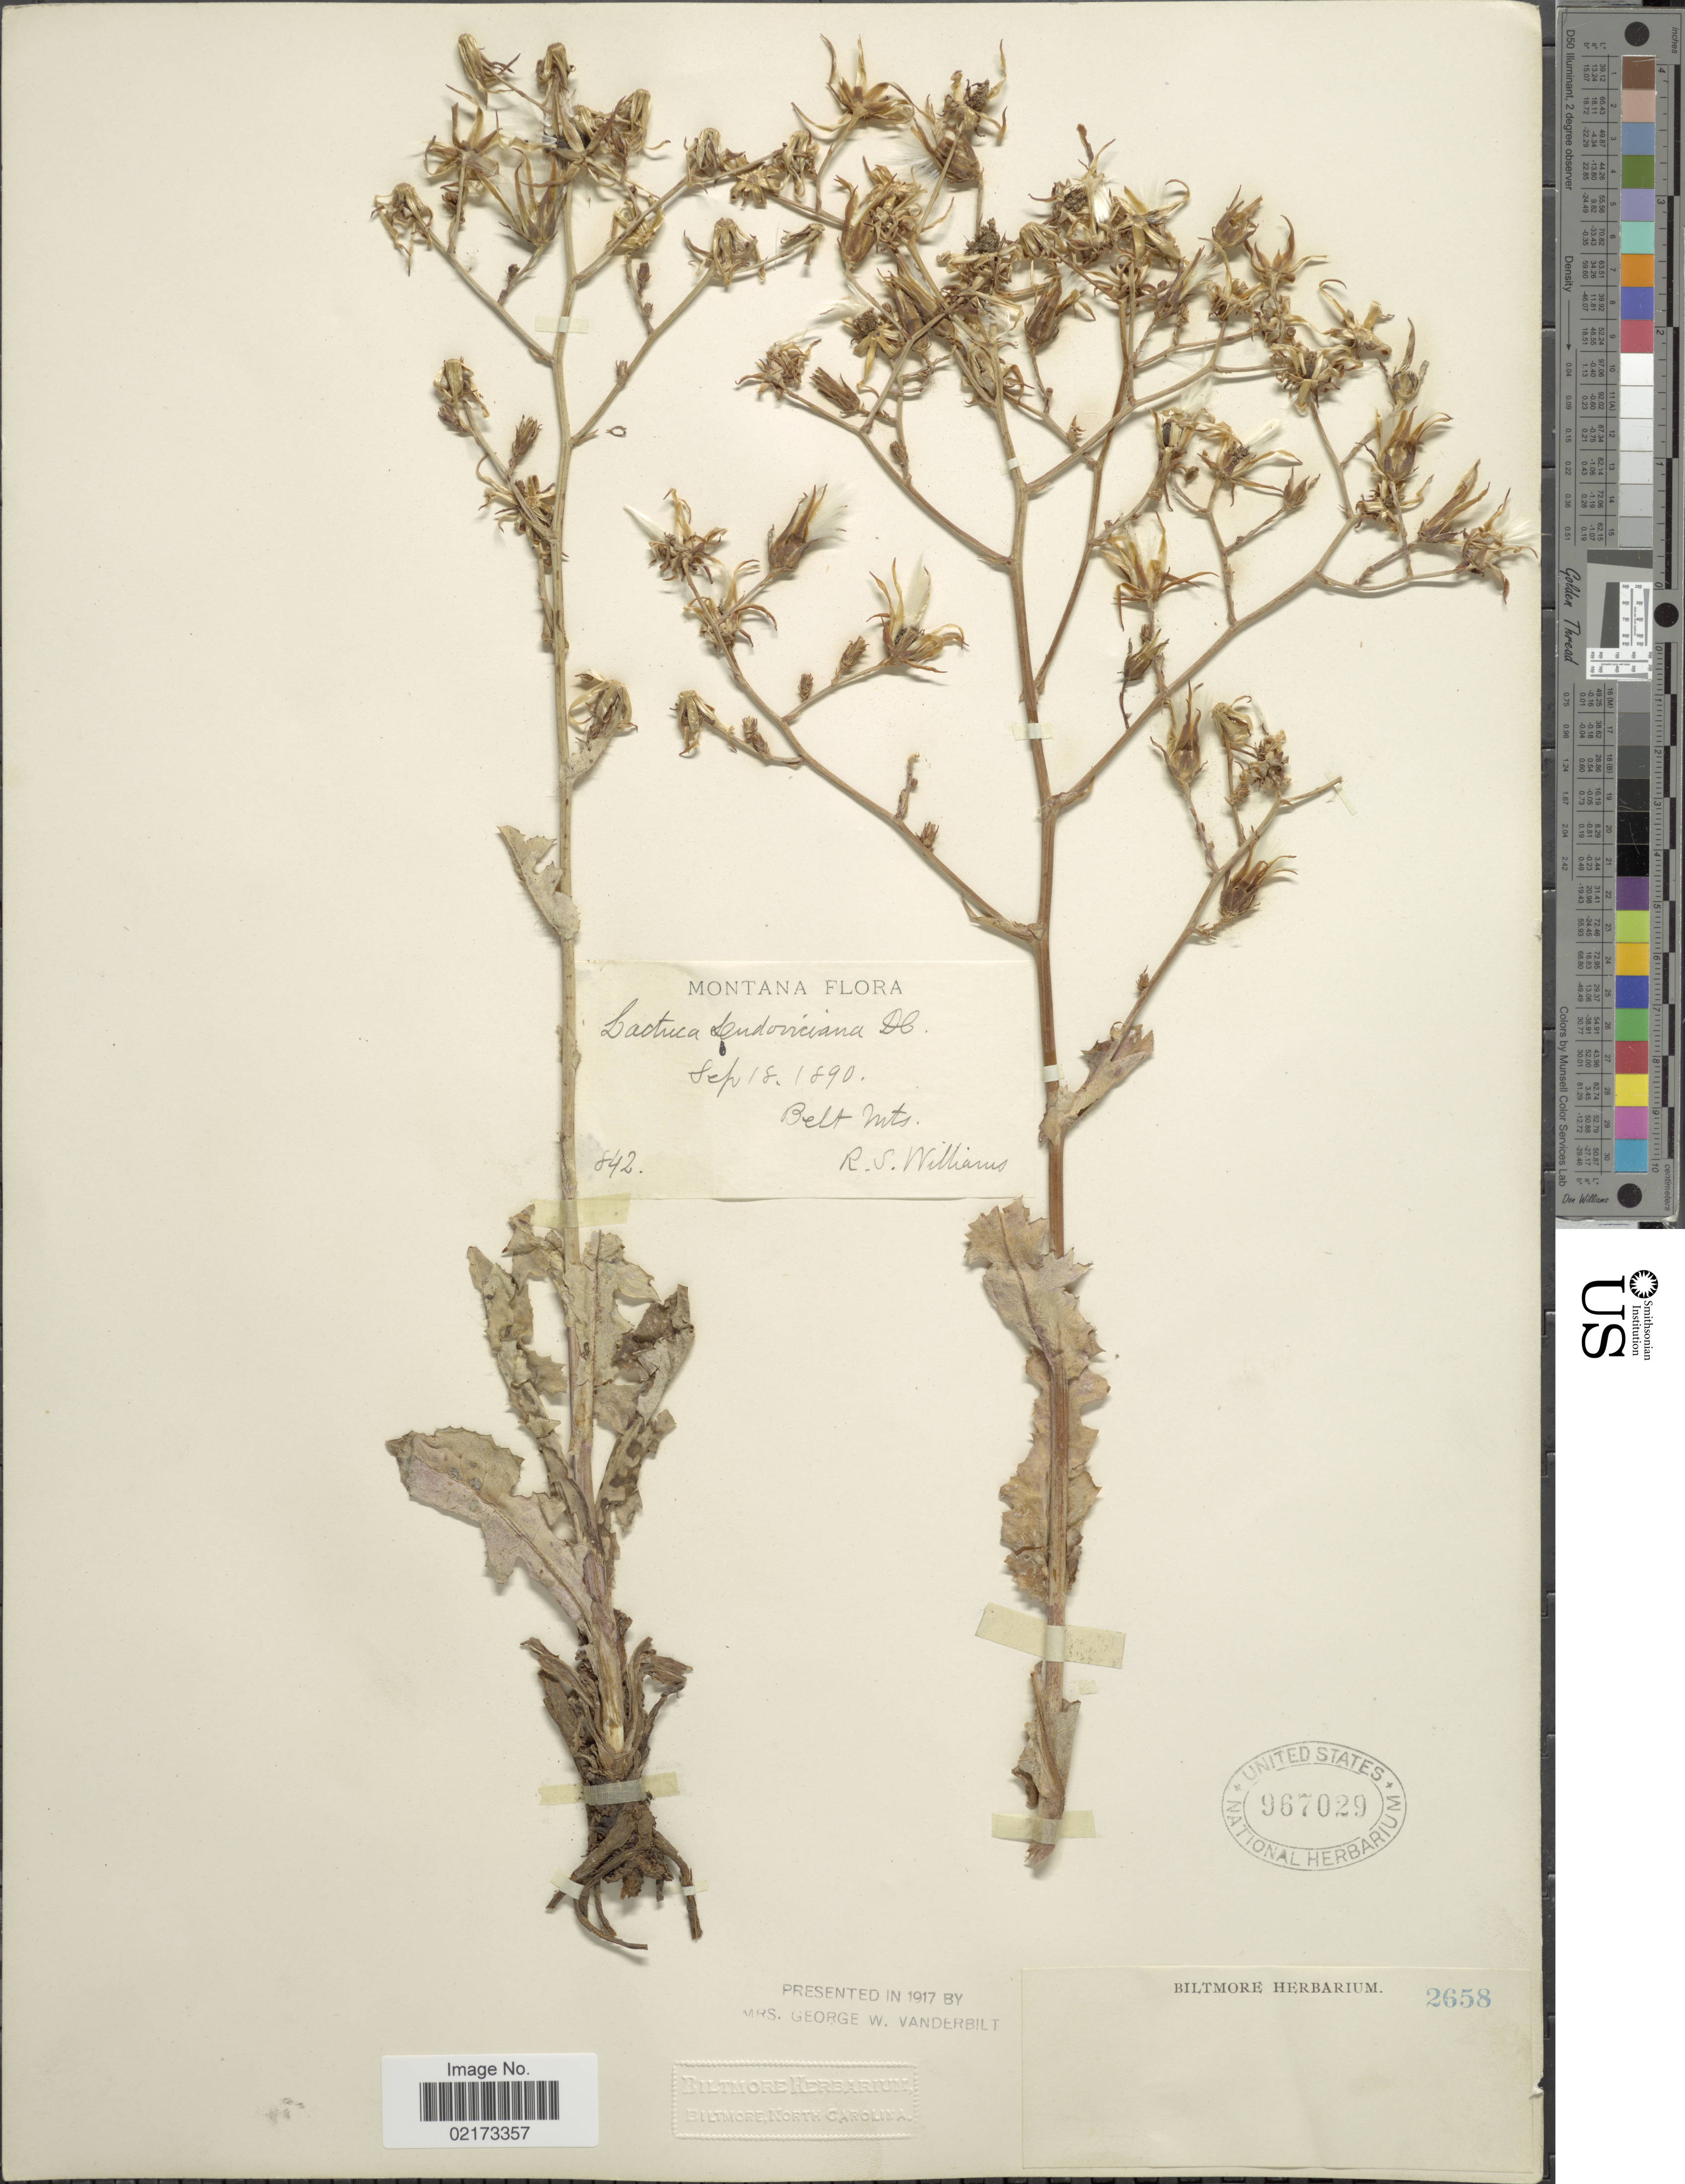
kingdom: Plantae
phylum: Tracheophyta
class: Magnoliopsida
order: Asterales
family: Asteraceae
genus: Lactuca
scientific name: Lactuca ludoviciana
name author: (Nutt.) Riddell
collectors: R. S. Williams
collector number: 842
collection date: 1890-09-18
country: United States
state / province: Montana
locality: Belt Mts.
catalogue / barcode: US 967029